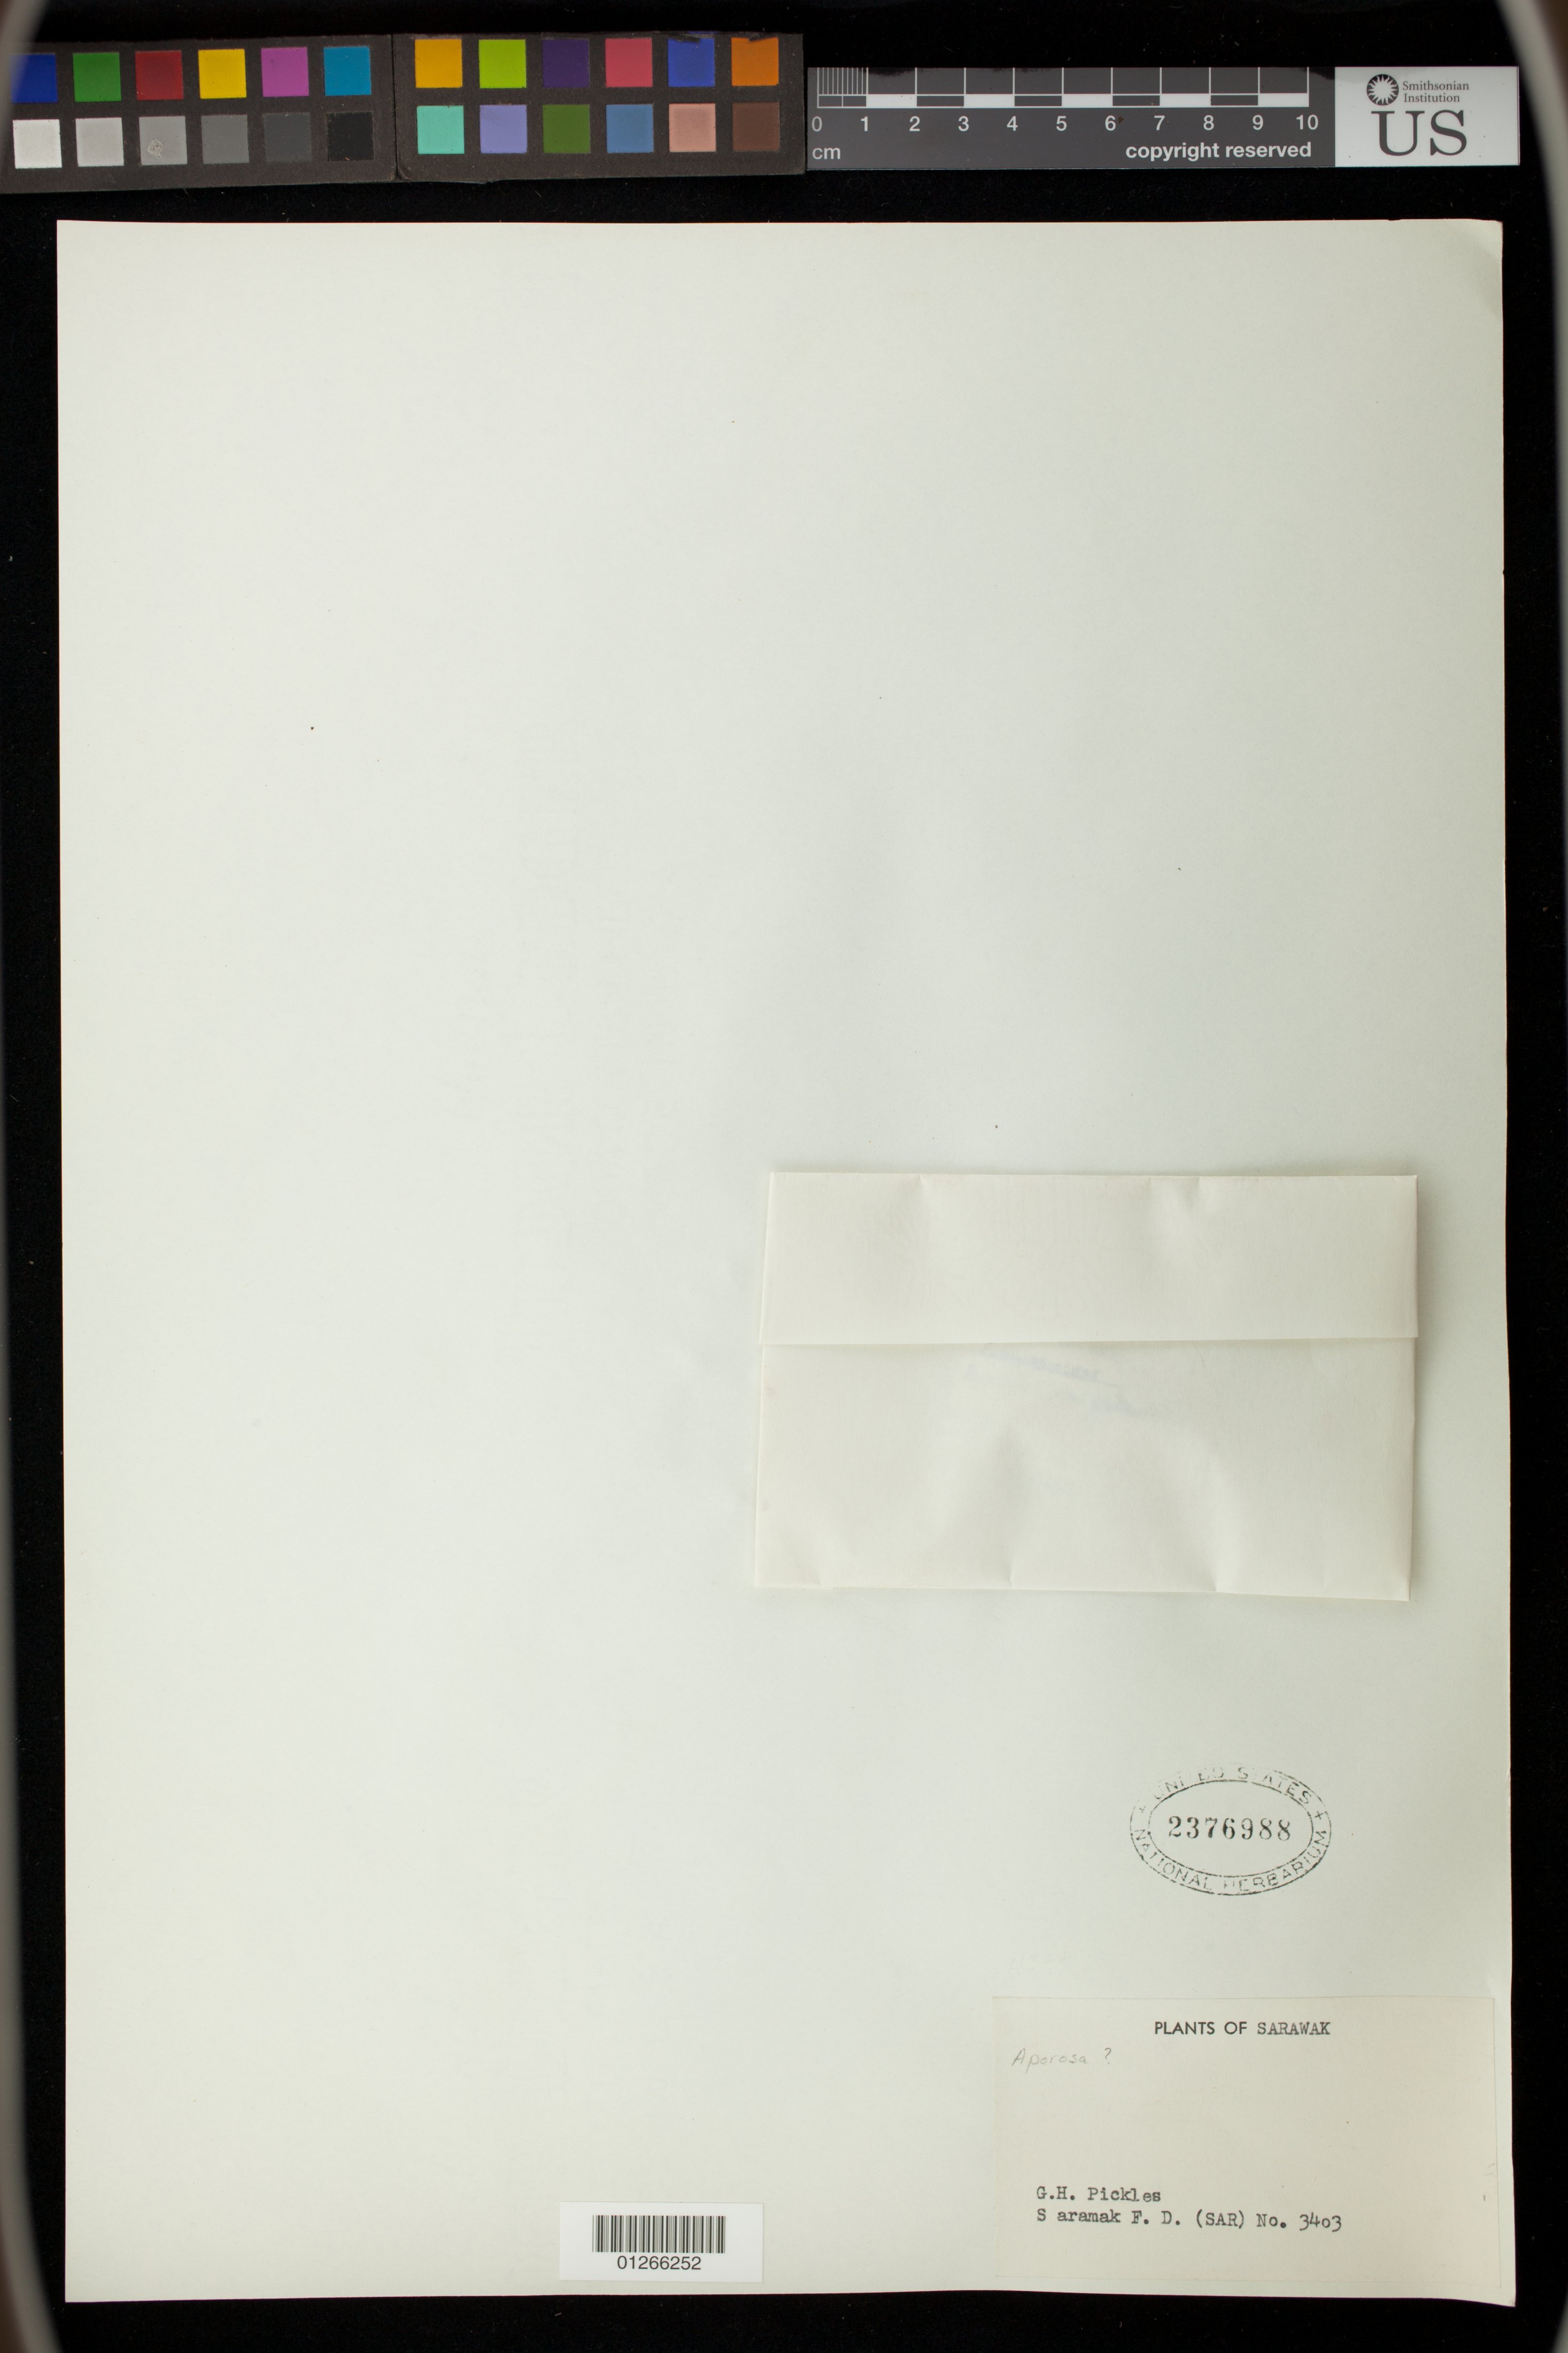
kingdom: Plantae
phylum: Tracheophyta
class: Magnoliopsida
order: Malpighiales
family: Phyllanthaceae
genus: Aporosa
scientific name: Aporosa sp.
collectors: G. Pickles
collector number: SAR 3403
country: Malaysia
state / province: Sarawak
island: Borneo